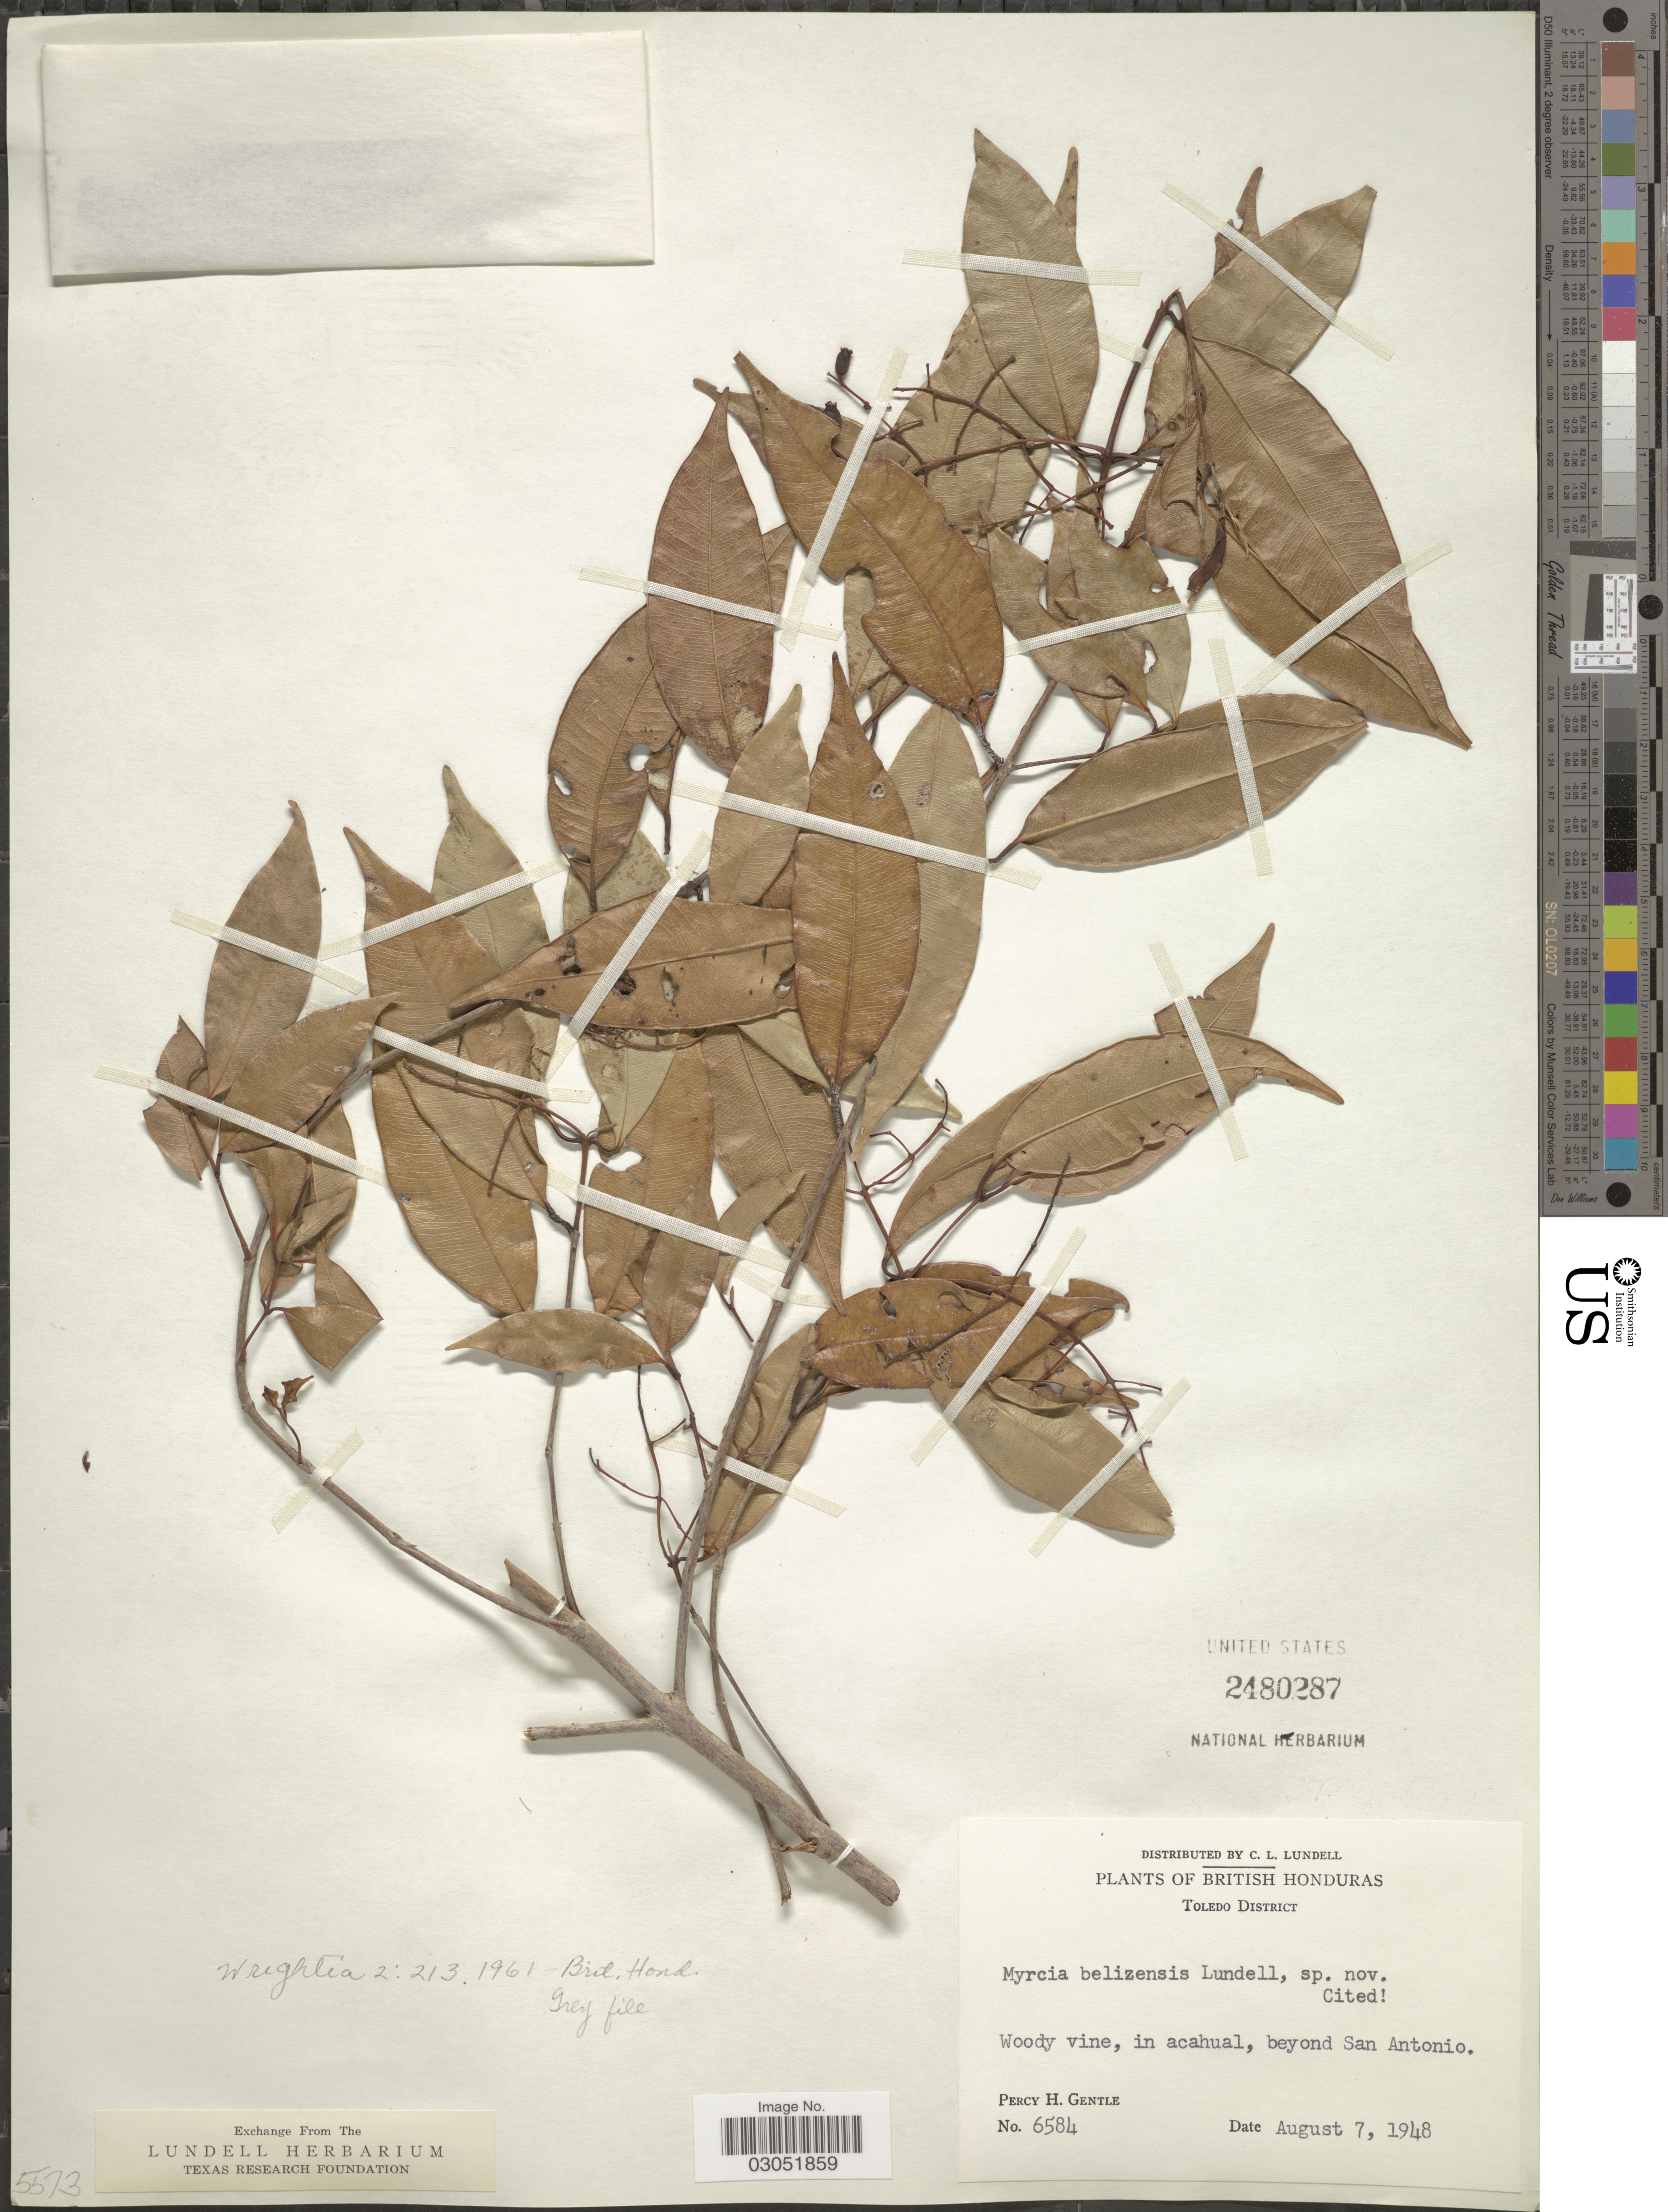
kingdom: Plantae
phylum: Tracheophyta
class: Magnoliopsida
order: Myrtales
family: Myrtaceae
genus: Myrcia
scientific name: Myrcia belizensis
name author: Lundell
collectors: P. H. Gentle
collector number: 6584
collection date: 1948-08-07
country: Belize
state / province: Toledo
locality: British Honduras, Toledo District. Woody vine, in acahual, beyond San Antonio.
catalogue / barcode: US 2480287